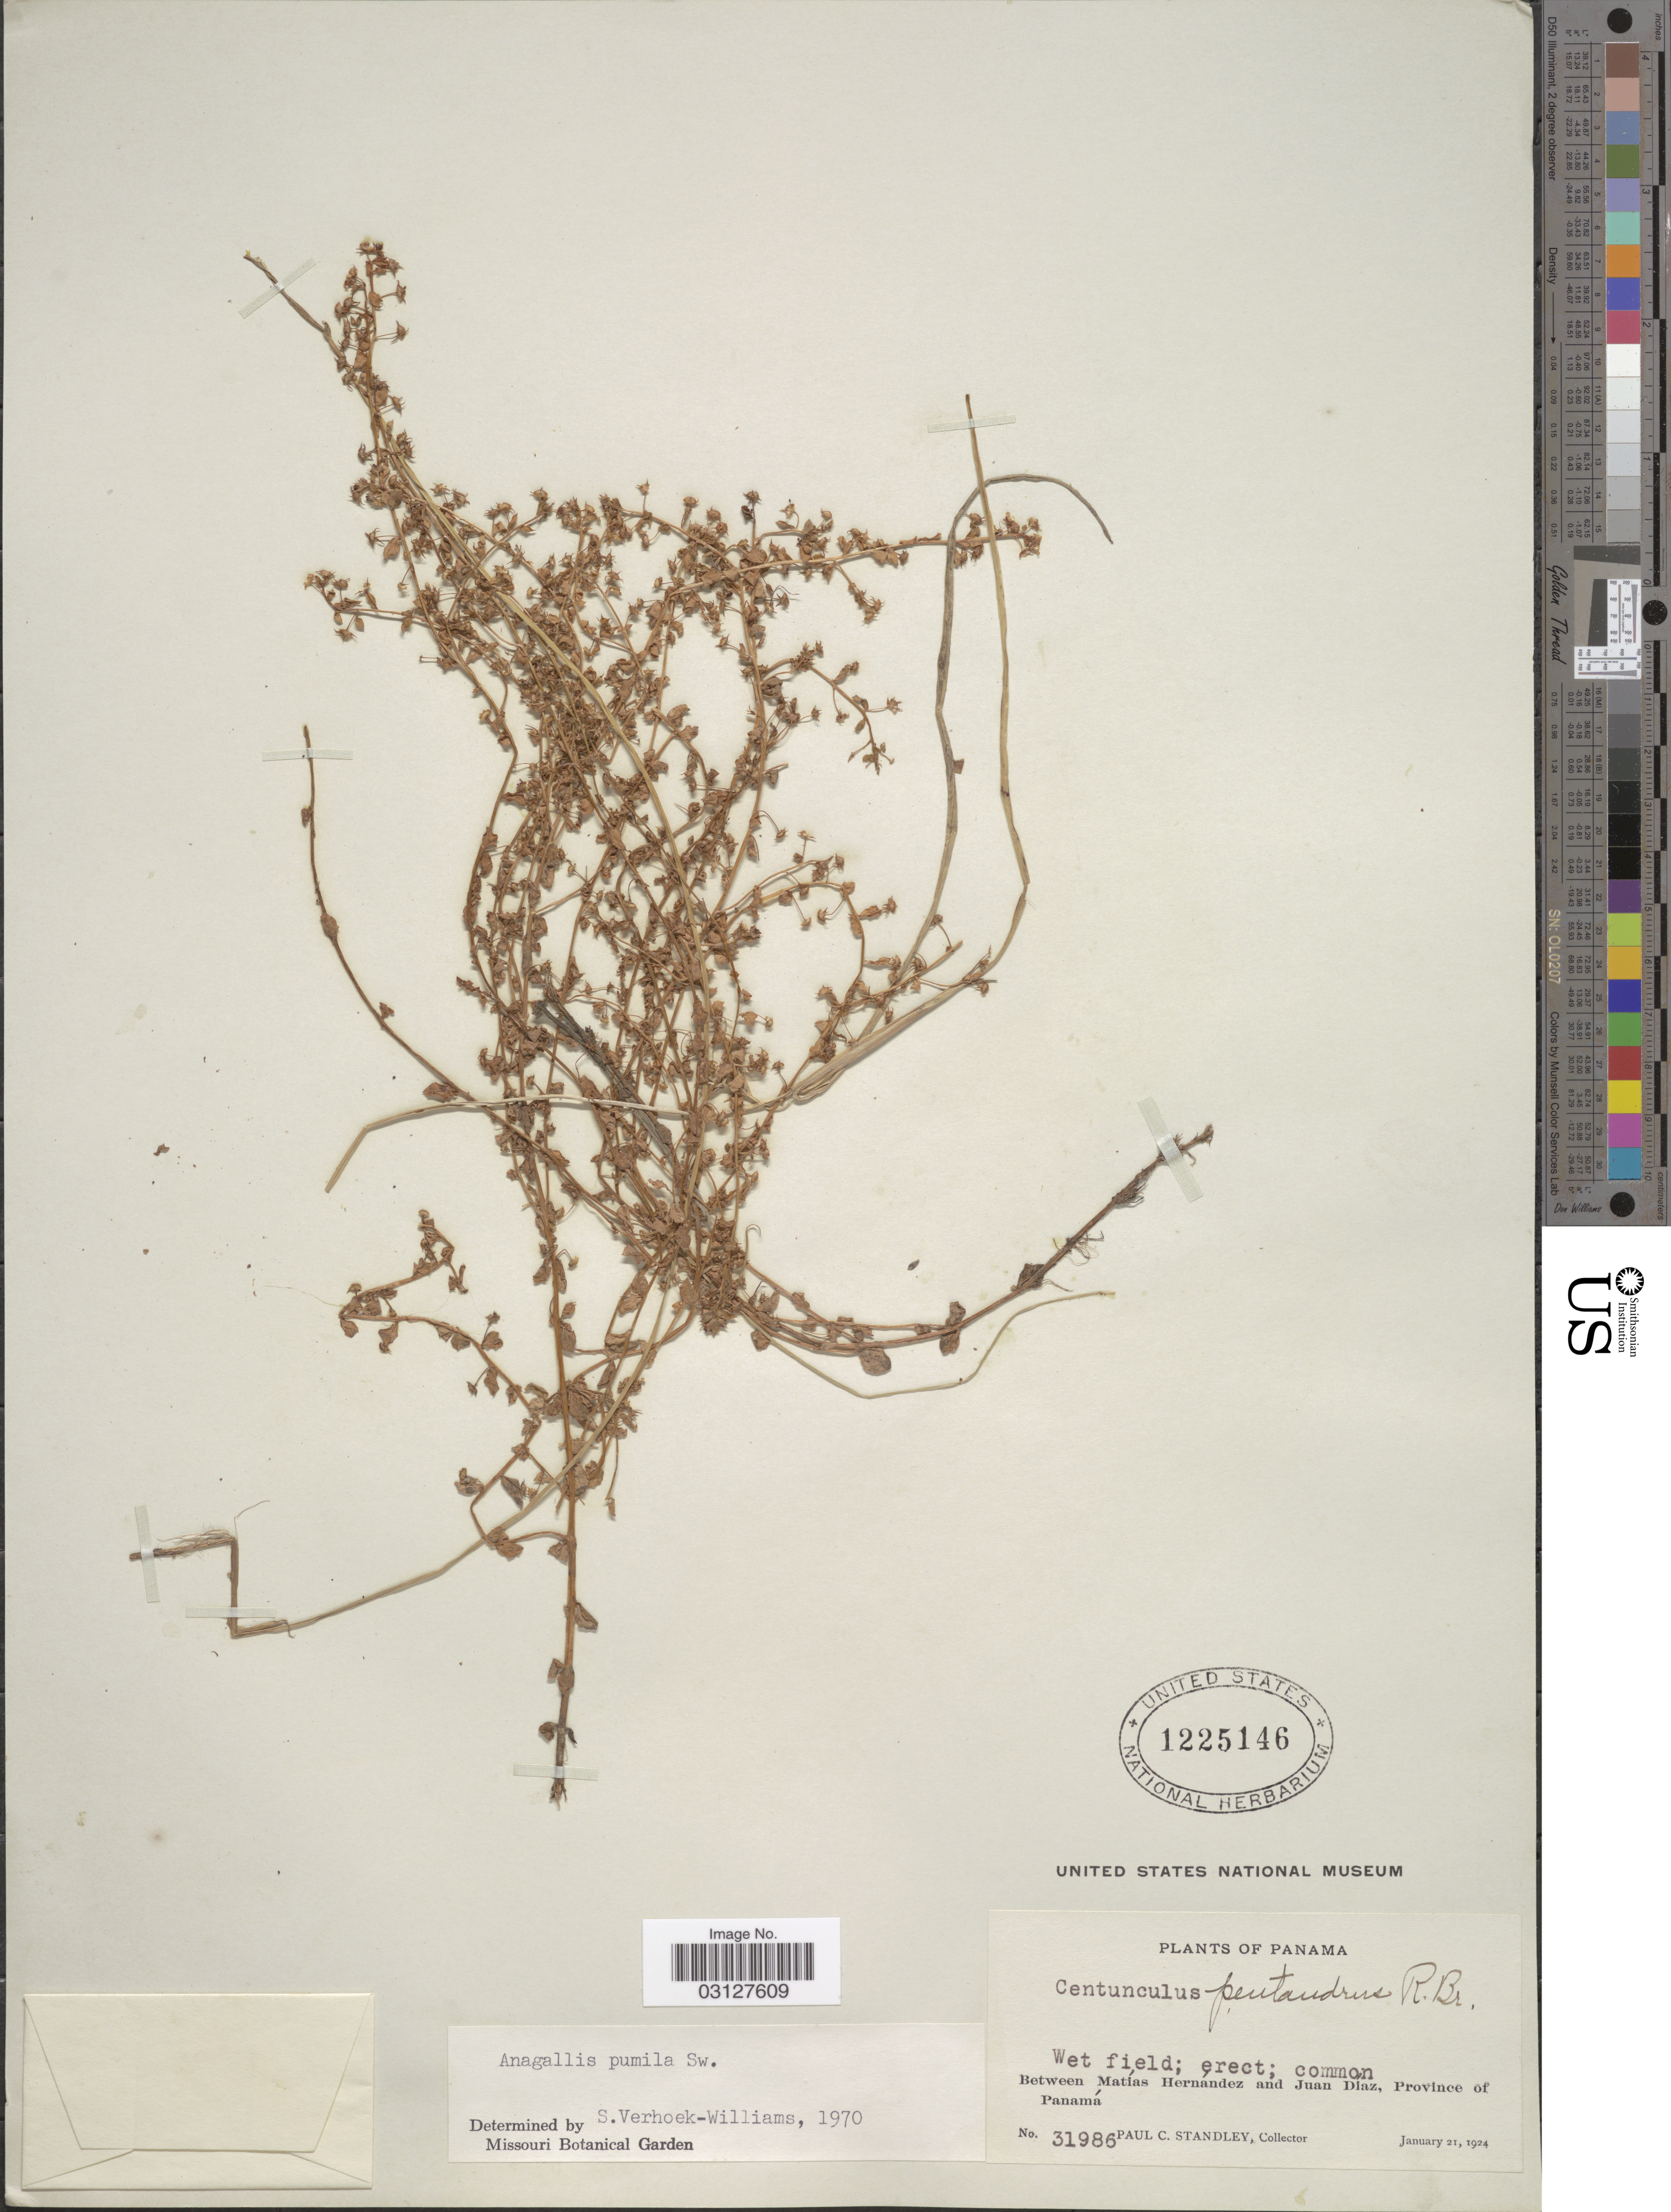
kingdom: Plantae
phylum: Tracheophyta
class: Magnoliopsida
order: Ericales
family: Primulaceae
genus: Anagallis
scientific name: Anagallis pumila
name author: Sw.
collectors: P. C. Standley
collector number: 31986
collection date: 1924-01-21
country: Panama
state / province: Panamá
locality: Between Matías Hernández and Juan Díaz, Province of Panamá.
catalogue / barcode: US 1225146